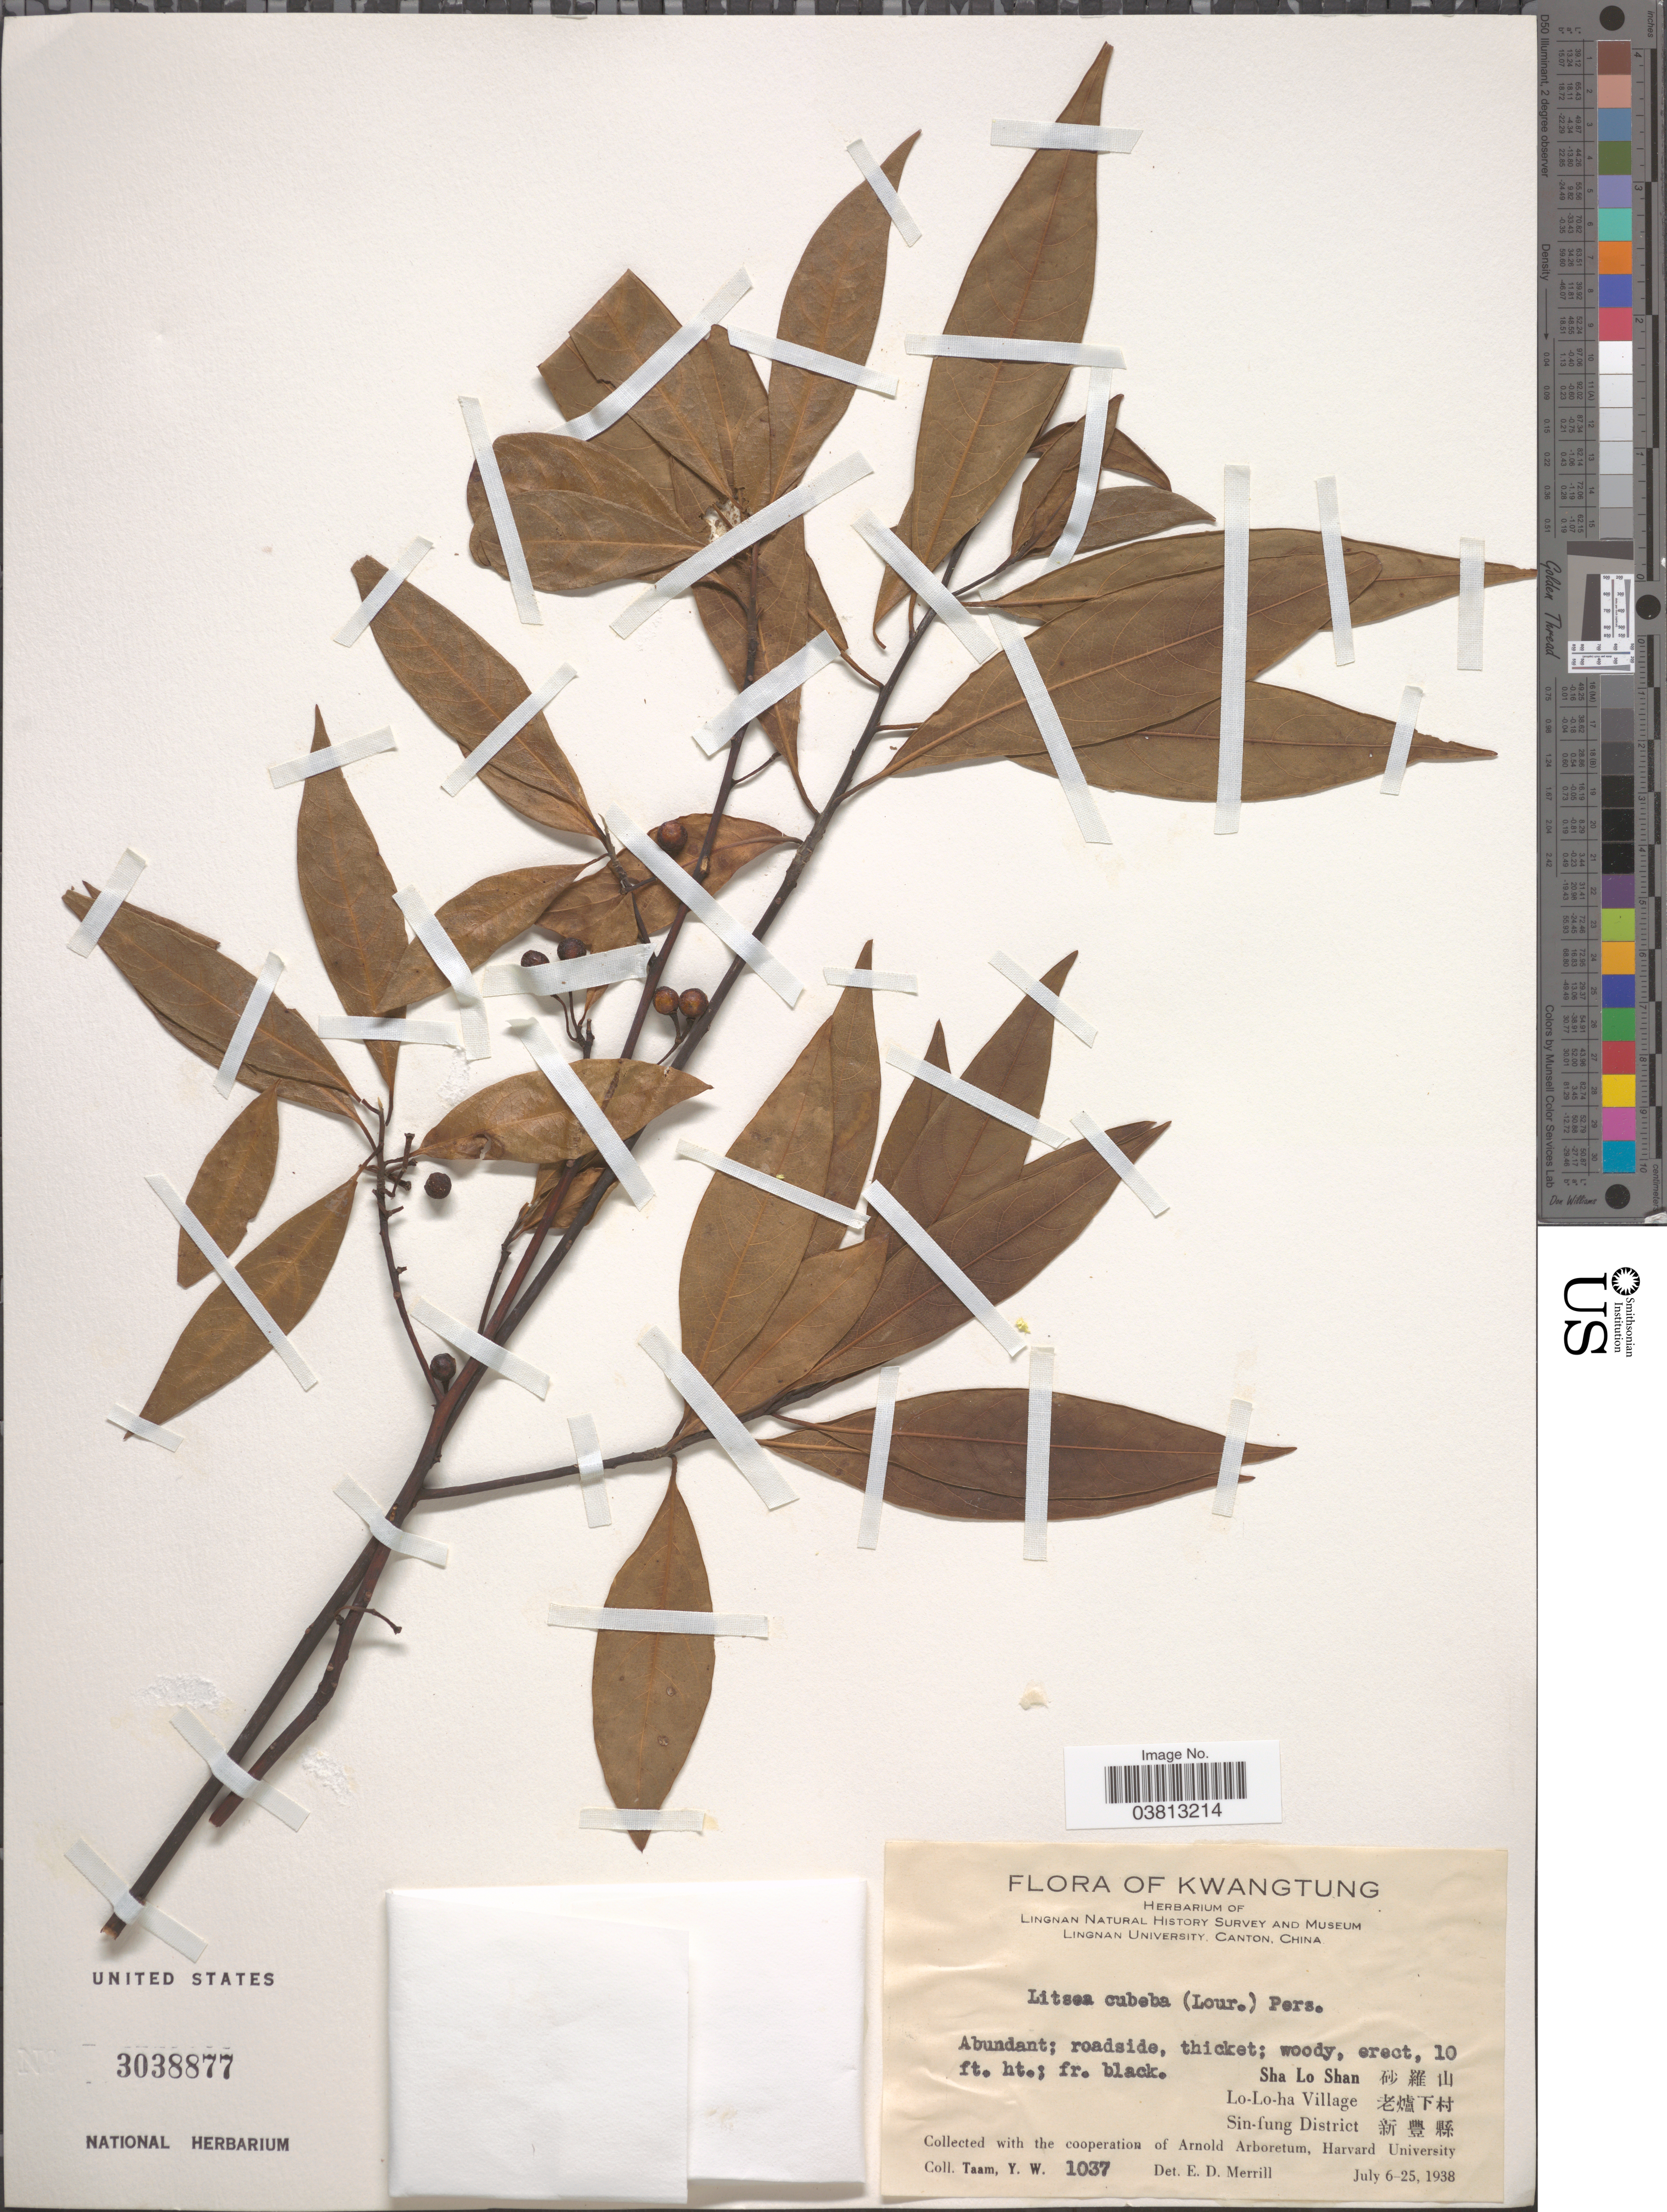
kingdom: Plantae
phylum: Tracheophyta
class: Magnoliopsida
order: Laurales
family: Lauraceae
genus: Litsea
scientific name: Litsea cubeba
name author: (Lour.) Pers.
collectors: Y. W. Taam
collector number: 1037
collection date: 1938-07-06/1938-07-25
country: China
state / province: Guangdong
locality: Kwangtung. Sha Lo Shan X. Lo-Lo-ha Village X. Sin-fung District X.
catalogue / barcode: US 3038877